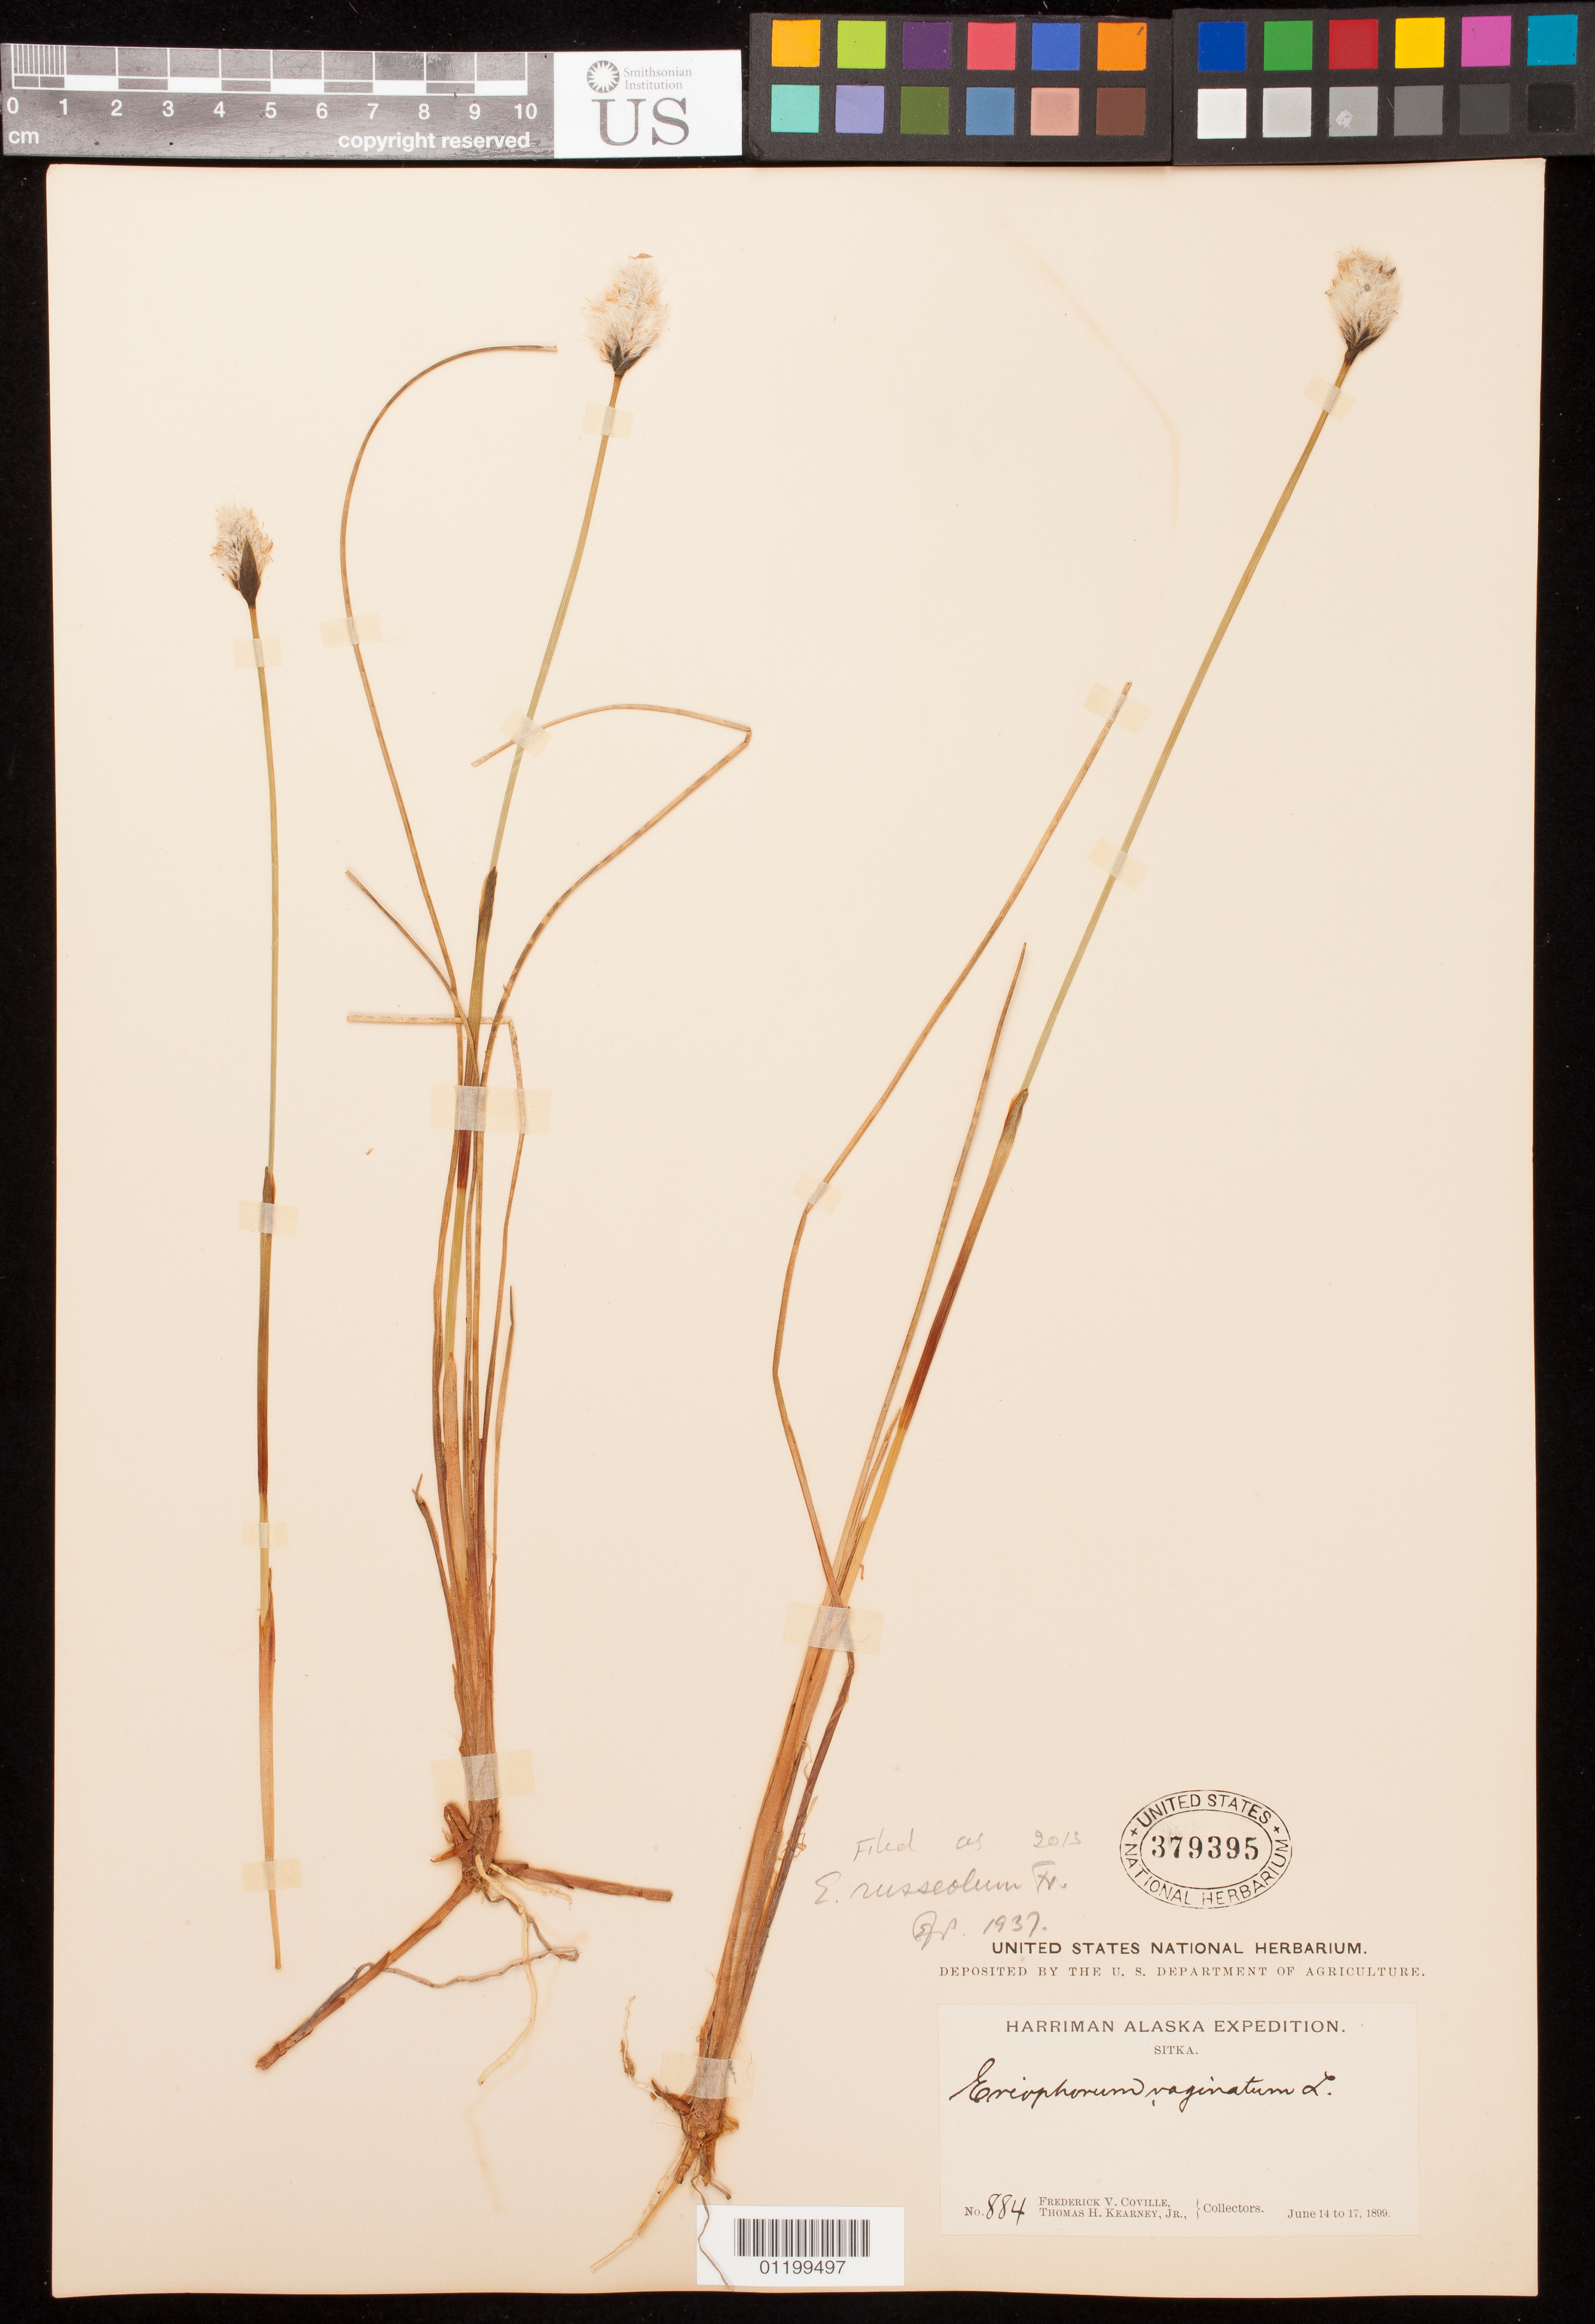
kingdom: Plantae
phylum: Tracheophyta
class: Liliopsida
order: Poales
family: Cyperaceae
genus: Eriophorum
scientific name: Eriophorum chamissonis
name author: C.A. Mey.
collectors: F. V. Coville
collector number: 884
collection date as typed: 14 Jun 1899 to 17 Jun 1899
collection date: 1899-06-14/1899-06-17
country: United States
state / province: Alaska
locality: Sitka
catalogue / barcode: US 379395